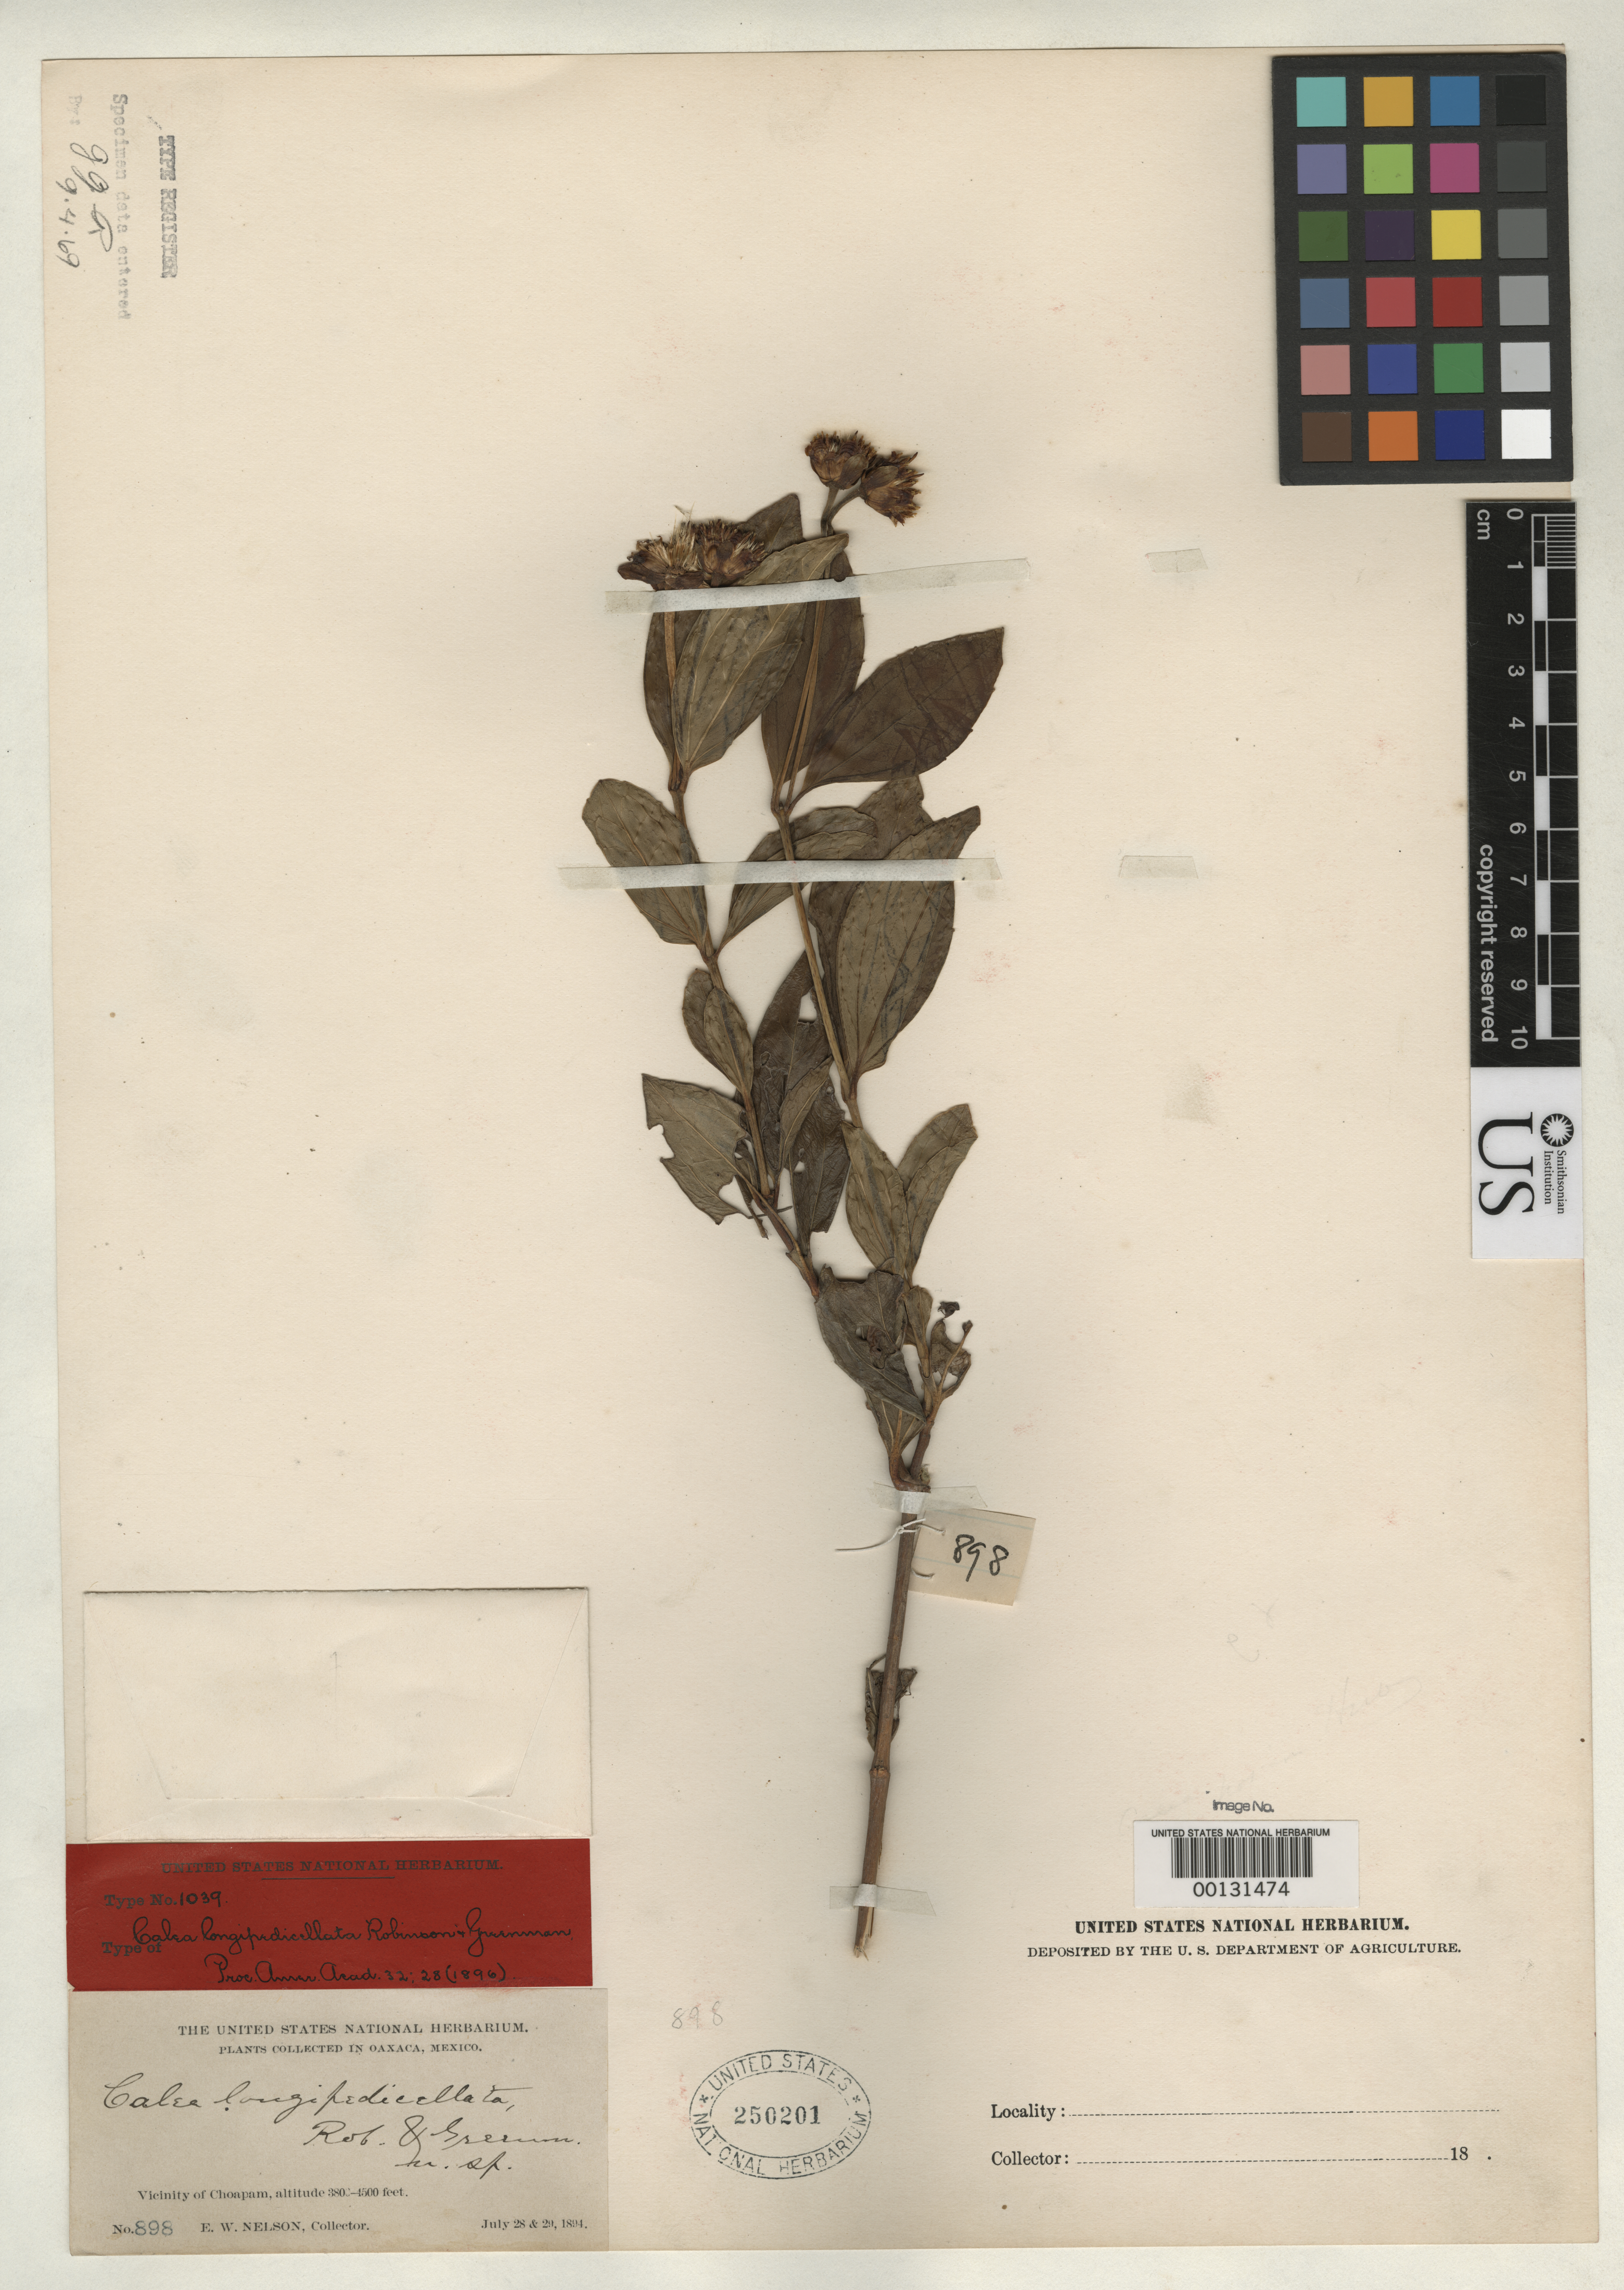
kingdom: Plantae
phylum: Tracheophyta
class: Magnoliopsida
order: Asterales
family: Asteraceae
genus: Calea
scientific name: Calea longipedicellata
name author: B.L. Rob. & Greenm.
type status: Isotype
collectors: E. W. Nelson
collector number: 898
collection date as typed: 28 Jul 1894 to 29 Jul 1894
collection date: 1894-07-28/1894-07-29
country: Mexico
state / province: Oaxaca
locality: Choapam.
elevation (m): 1158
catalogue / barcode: US 250201